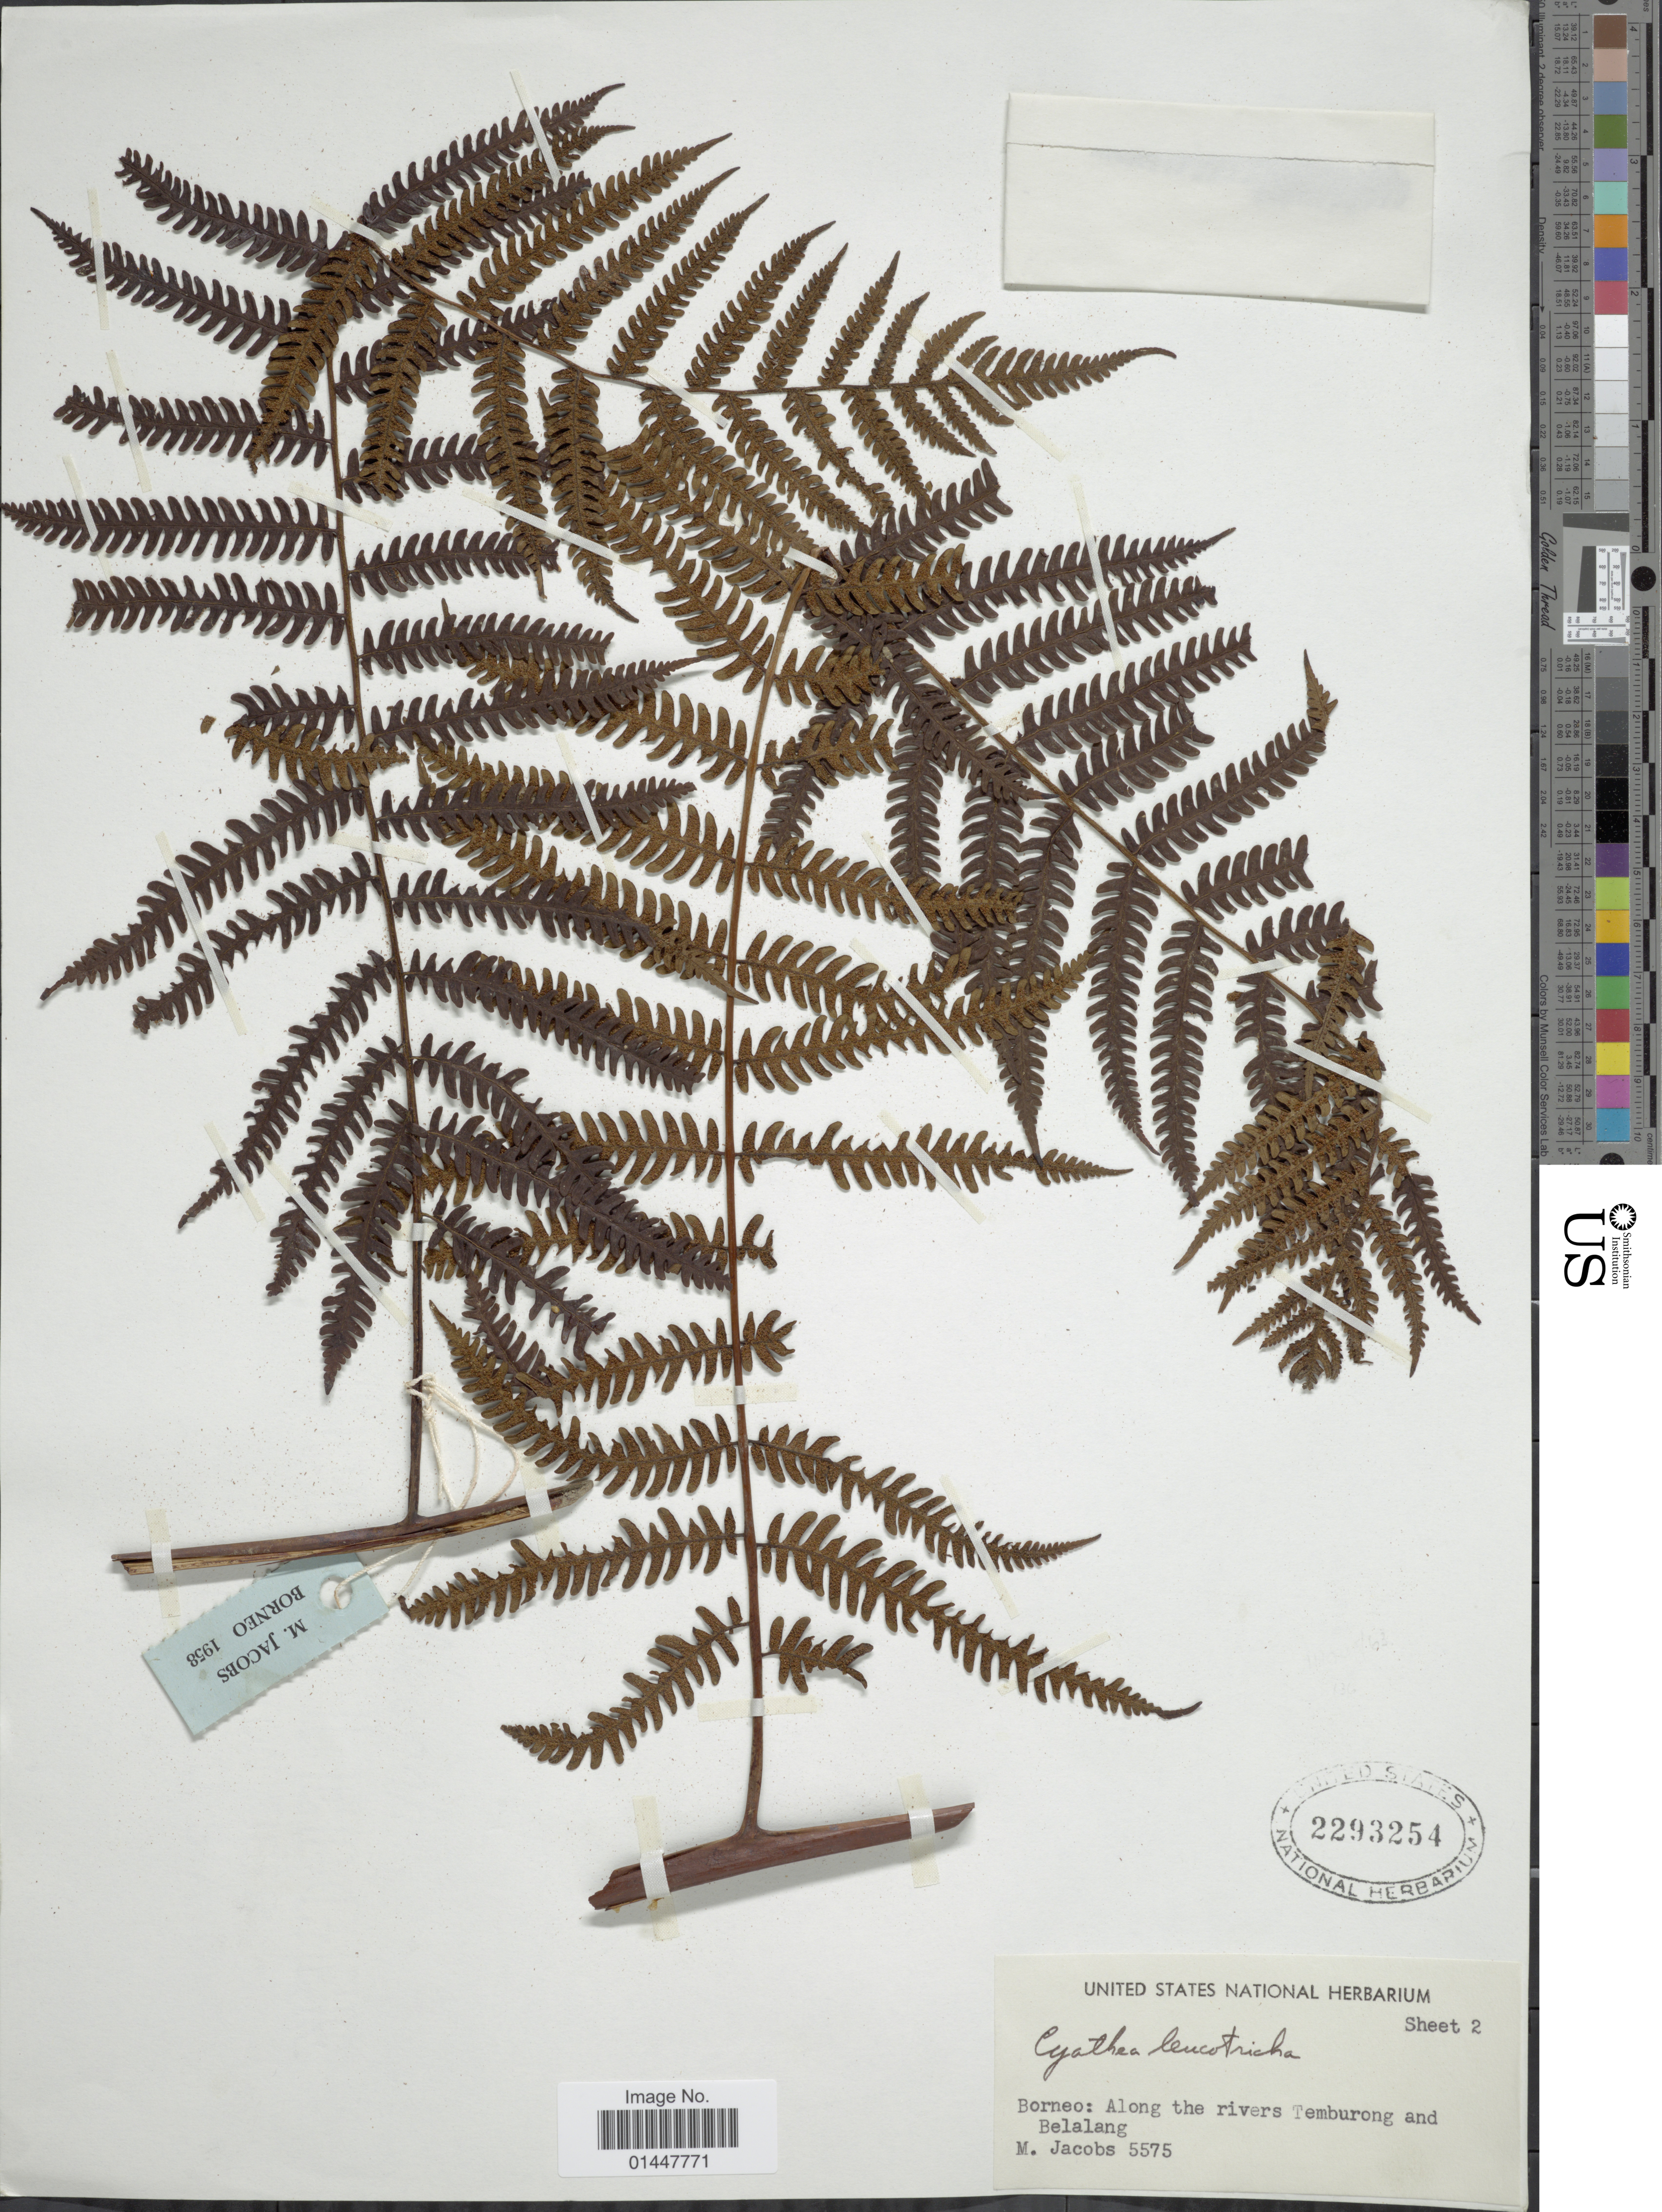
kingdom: Plantae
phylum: Tracheophyta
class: Polypodiopsida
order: Cyatheales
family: Cyatheaceae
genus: Sphaeropteris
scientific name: Sphaeropteris leucotricha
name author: (Christ) R.M. Tryon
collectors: M. Jacobs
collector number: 5575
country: Brunei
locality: Borneo, along the rivers Temburong and Belalang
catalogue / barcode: US 2293254